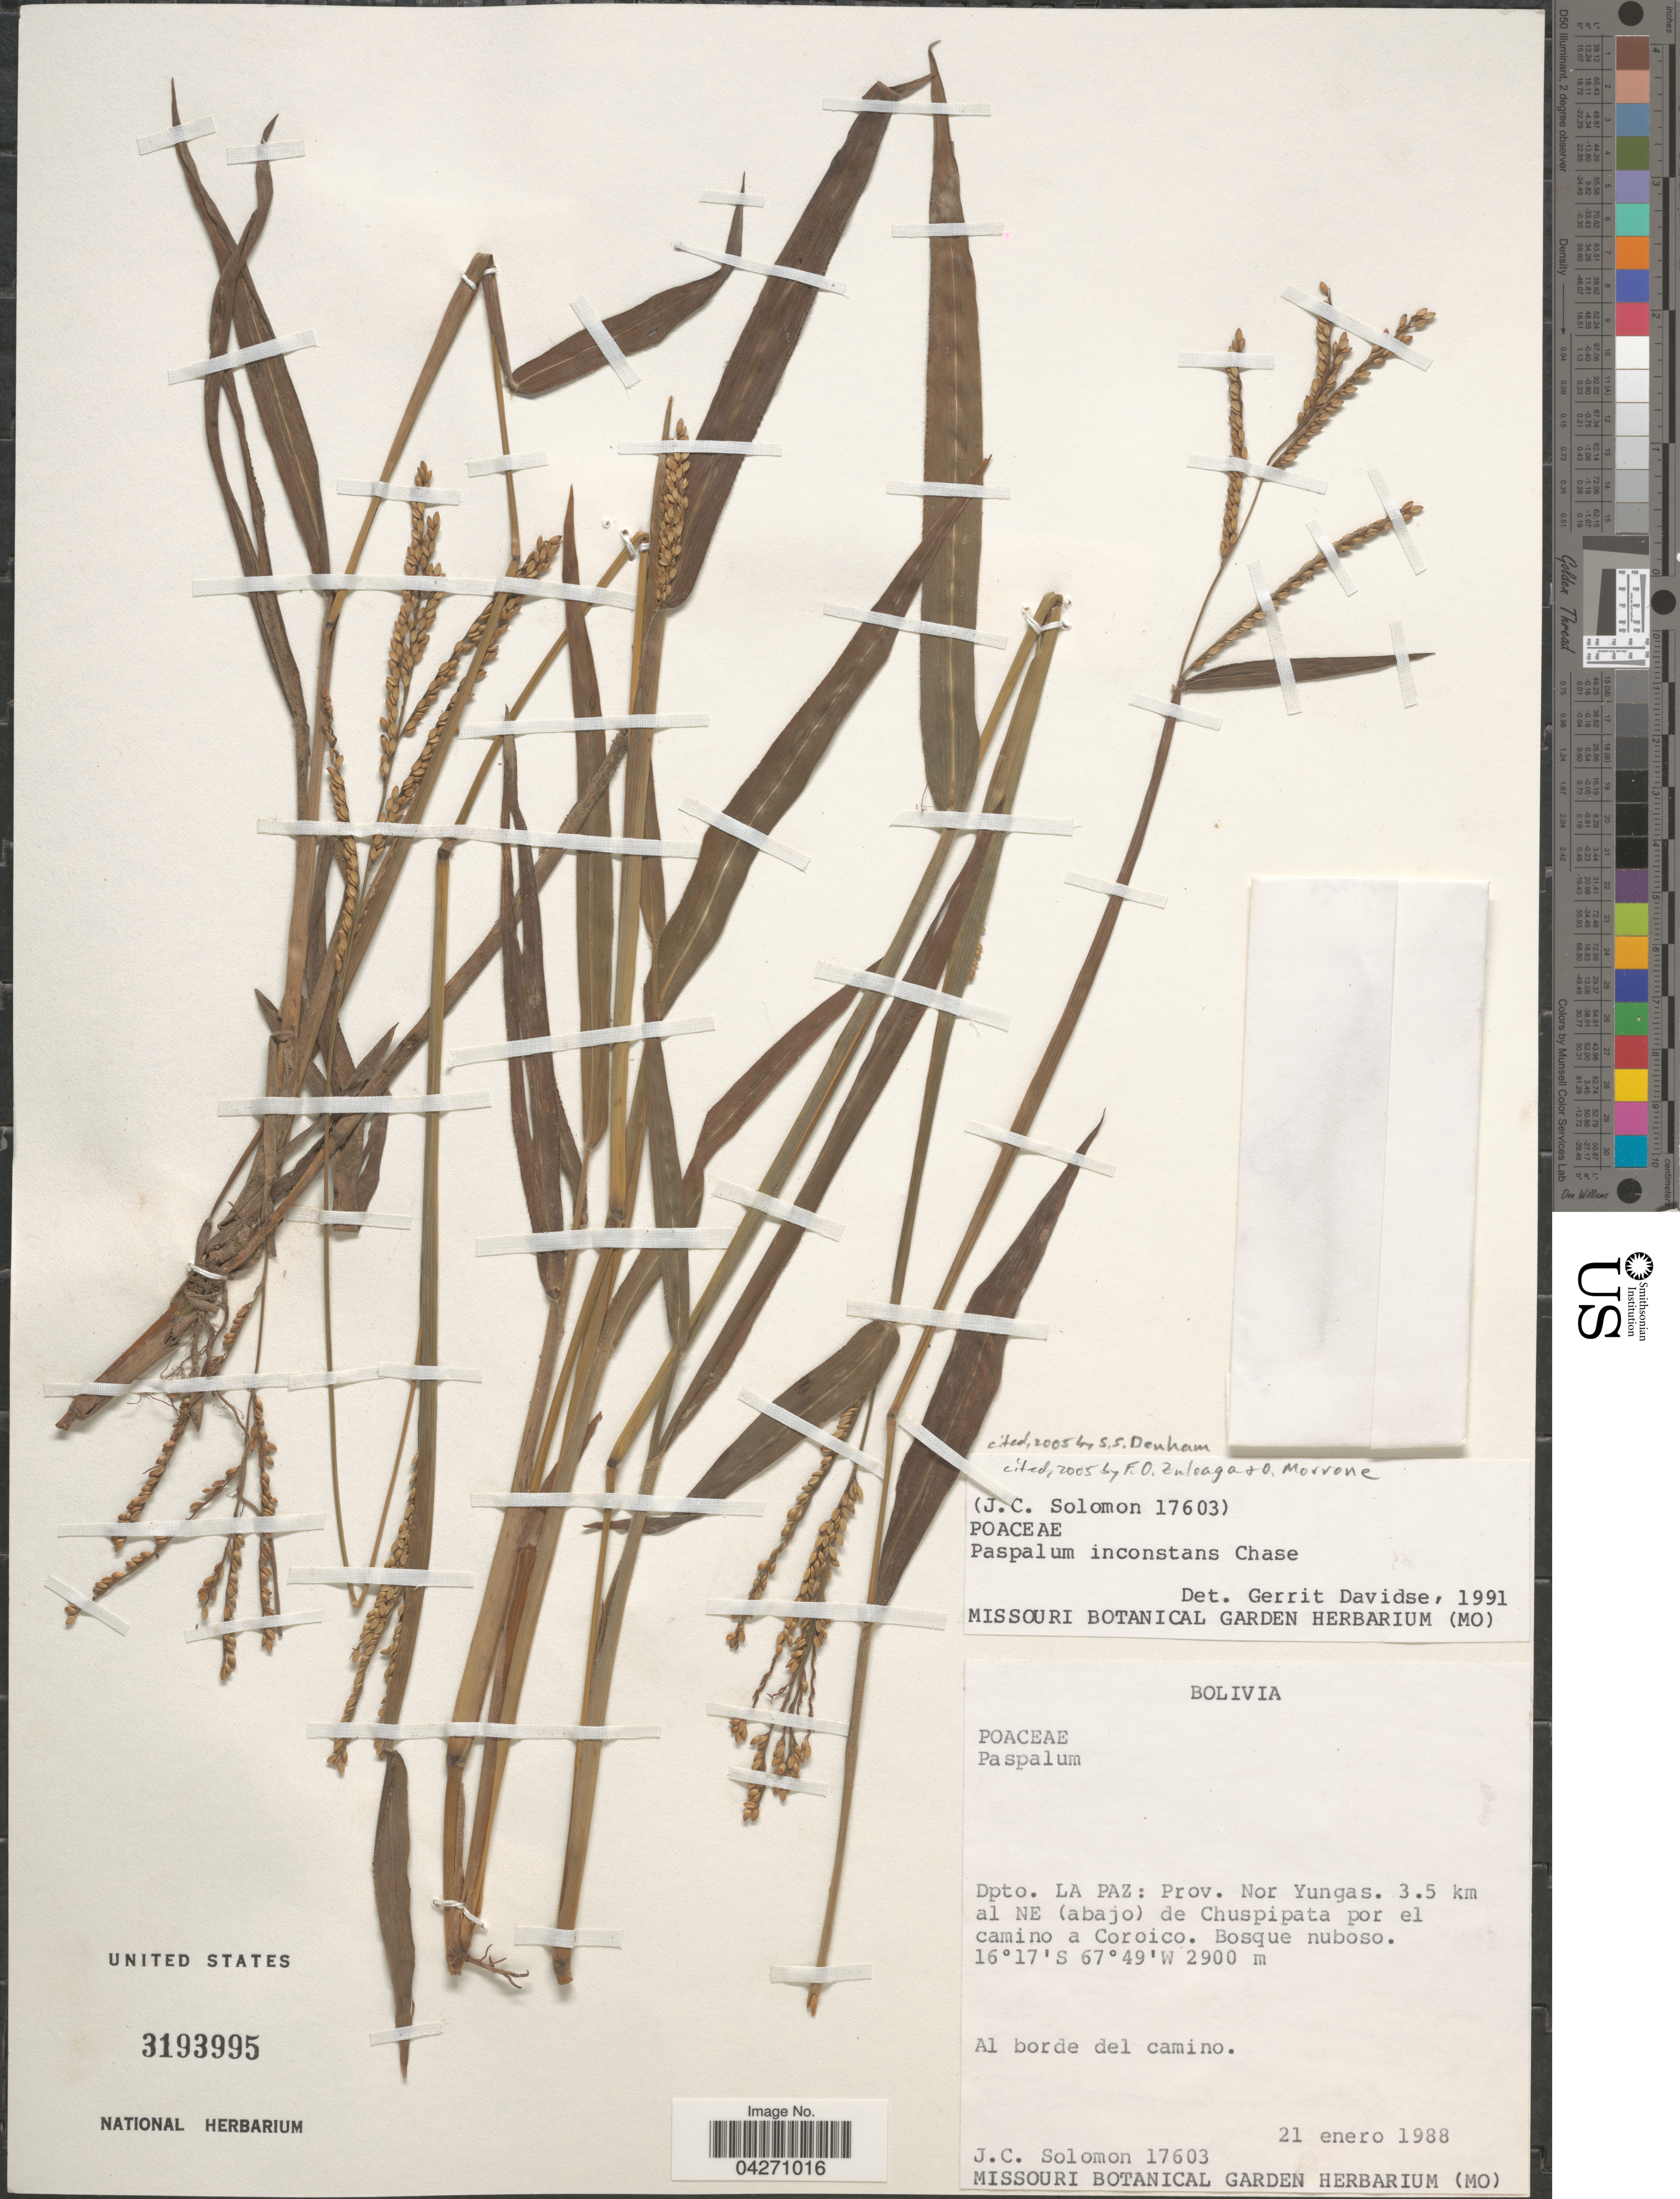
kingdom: Plantae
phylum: Tracheophyta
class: Liliopsida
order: Poales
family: Poaceae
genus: Paspalum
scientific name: Paspalum inconstans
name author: Chase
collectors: J. C. Solomon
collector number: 17603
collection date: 1988-01-21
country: Bolivia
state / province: La Paz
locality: Dpto. La Paz: Prov. Nor Yungas. 3.5 km al NE (abajo) de Chuspipata por el camino a Coroico. Bosque nuboso. Al borde del camino.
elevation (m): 2900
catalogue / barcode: US 3193995